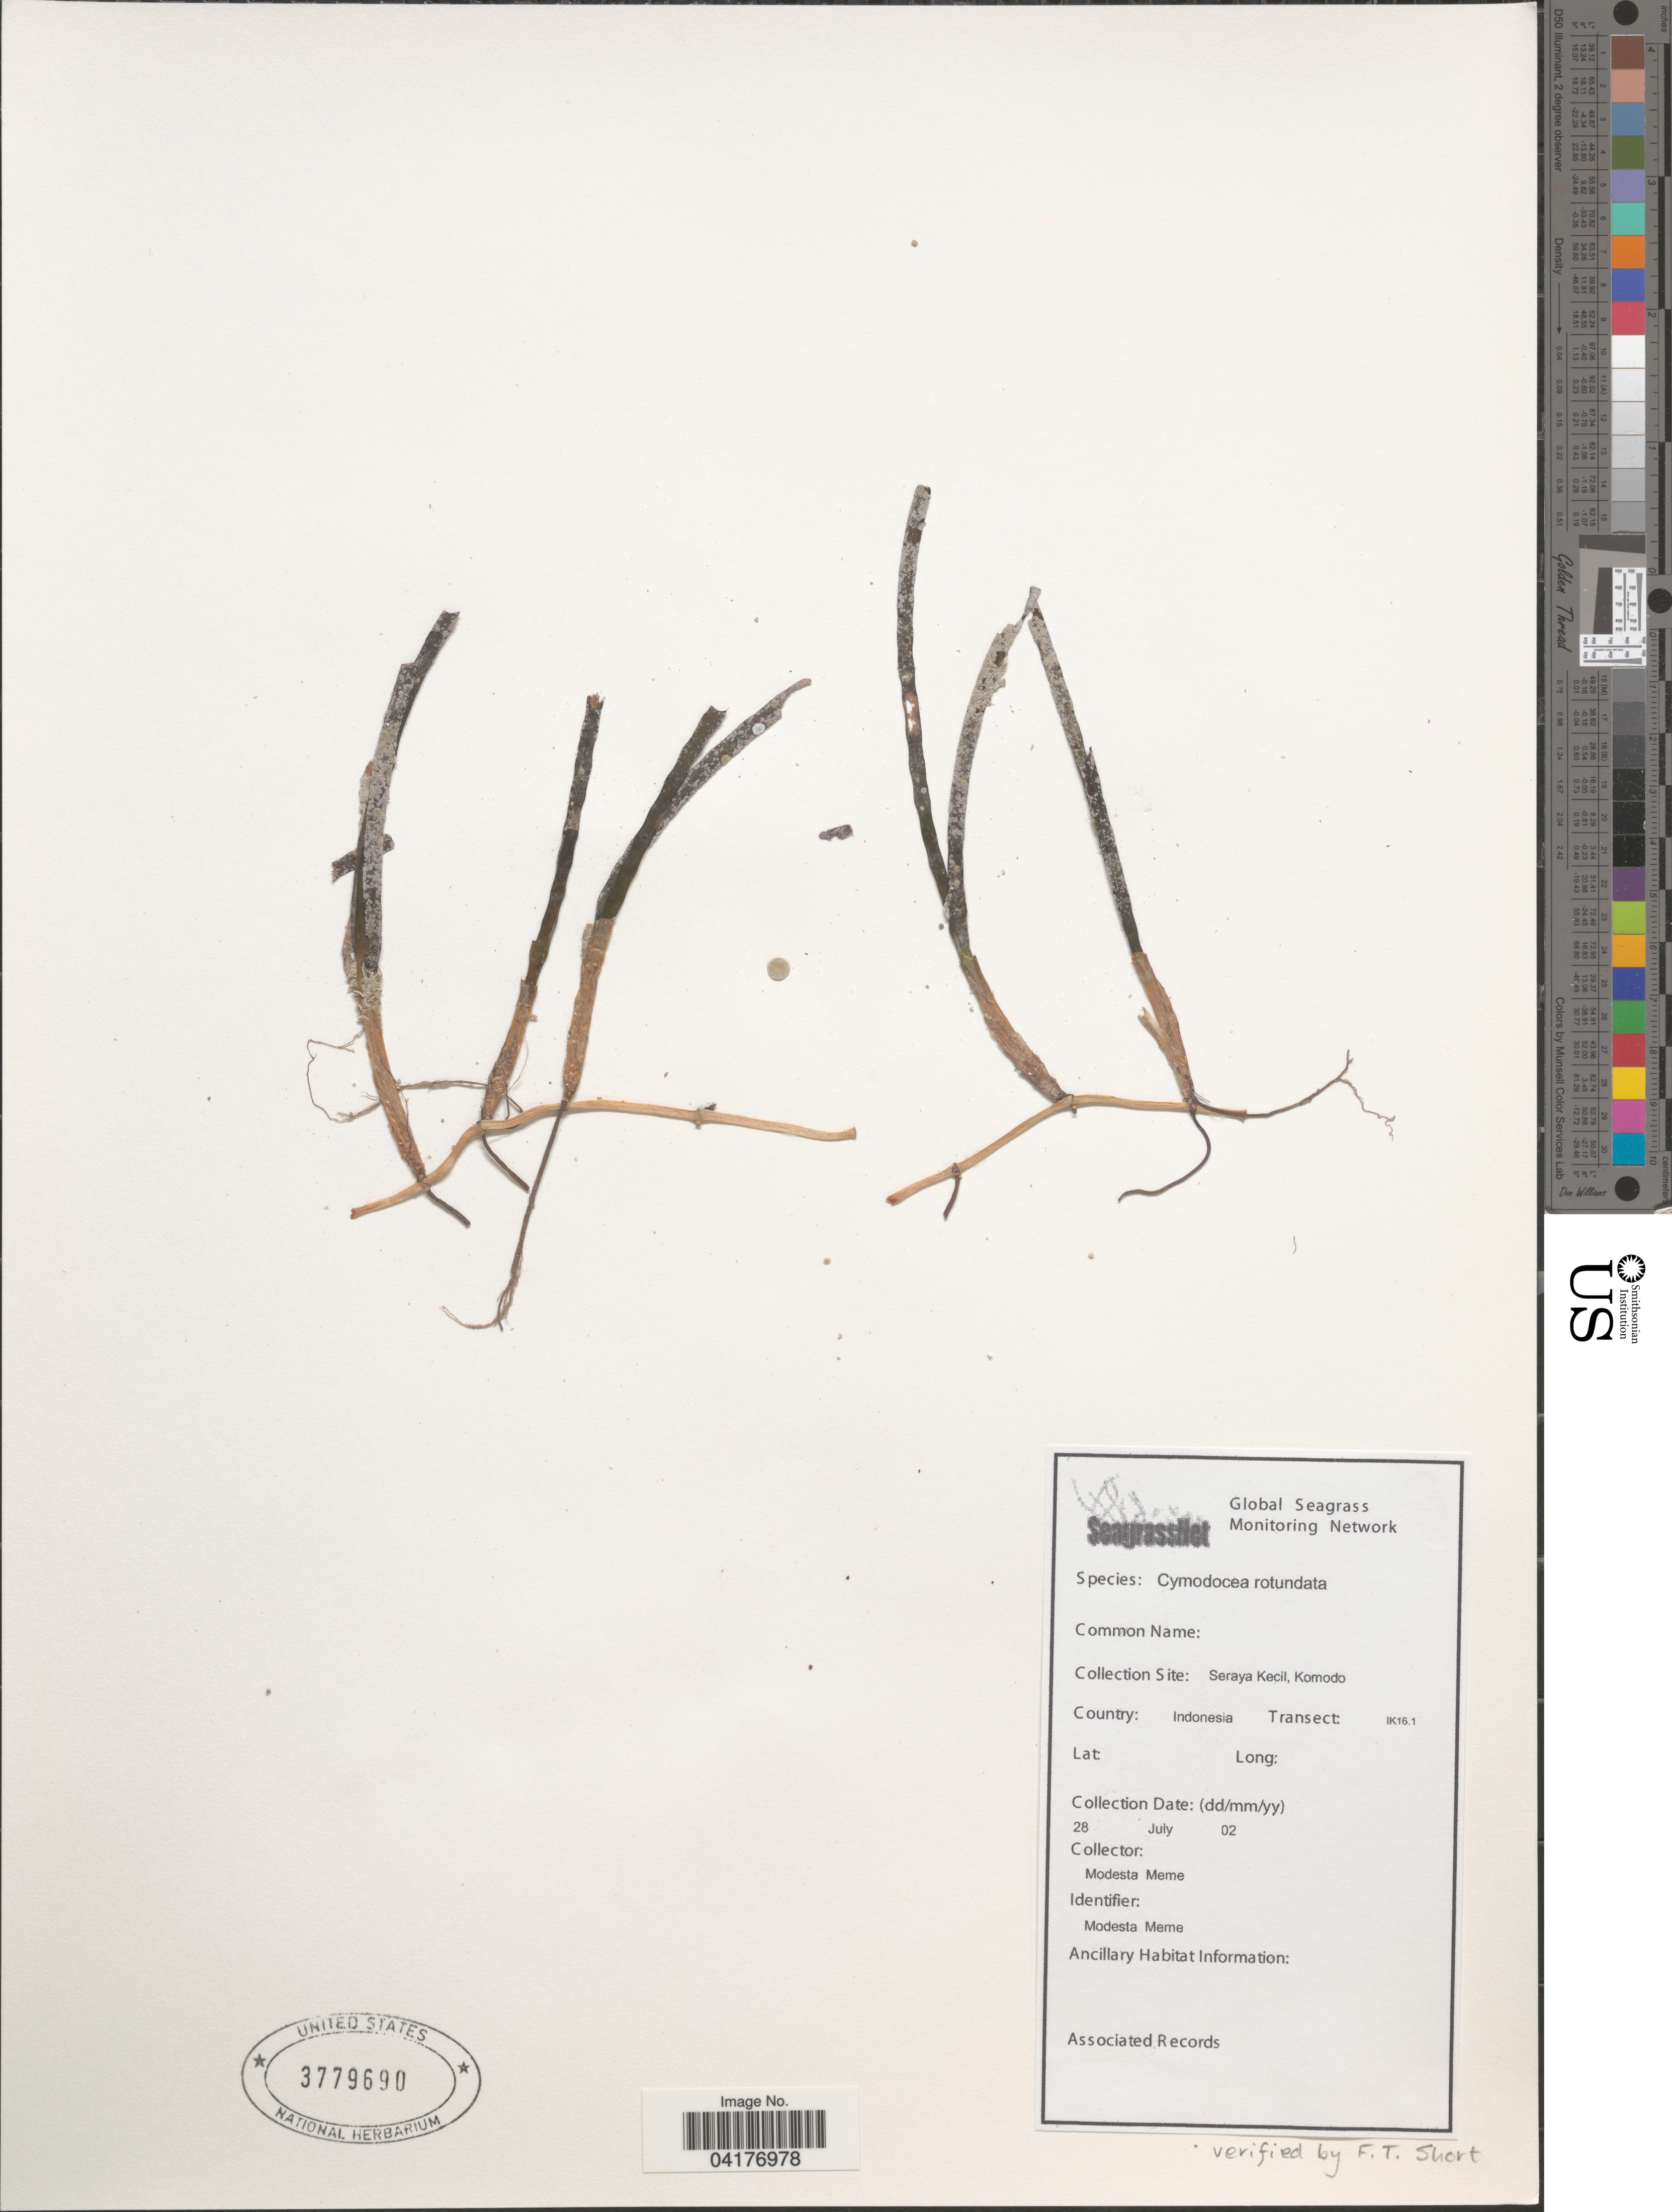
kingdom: Plantae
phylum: Tracheophyta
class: Liliopsida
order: Alismatales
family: Cymodoceaceae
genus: Cymodocea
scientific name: Cymodocea rotundata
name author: Asch. & Schweinf.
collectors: M. Meme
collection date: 2002-07-28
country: Indonesia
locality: Collection Site: Seraya Kecil, Komodo. Indonesia. Transect: IK16.1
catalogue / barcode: US 3779690